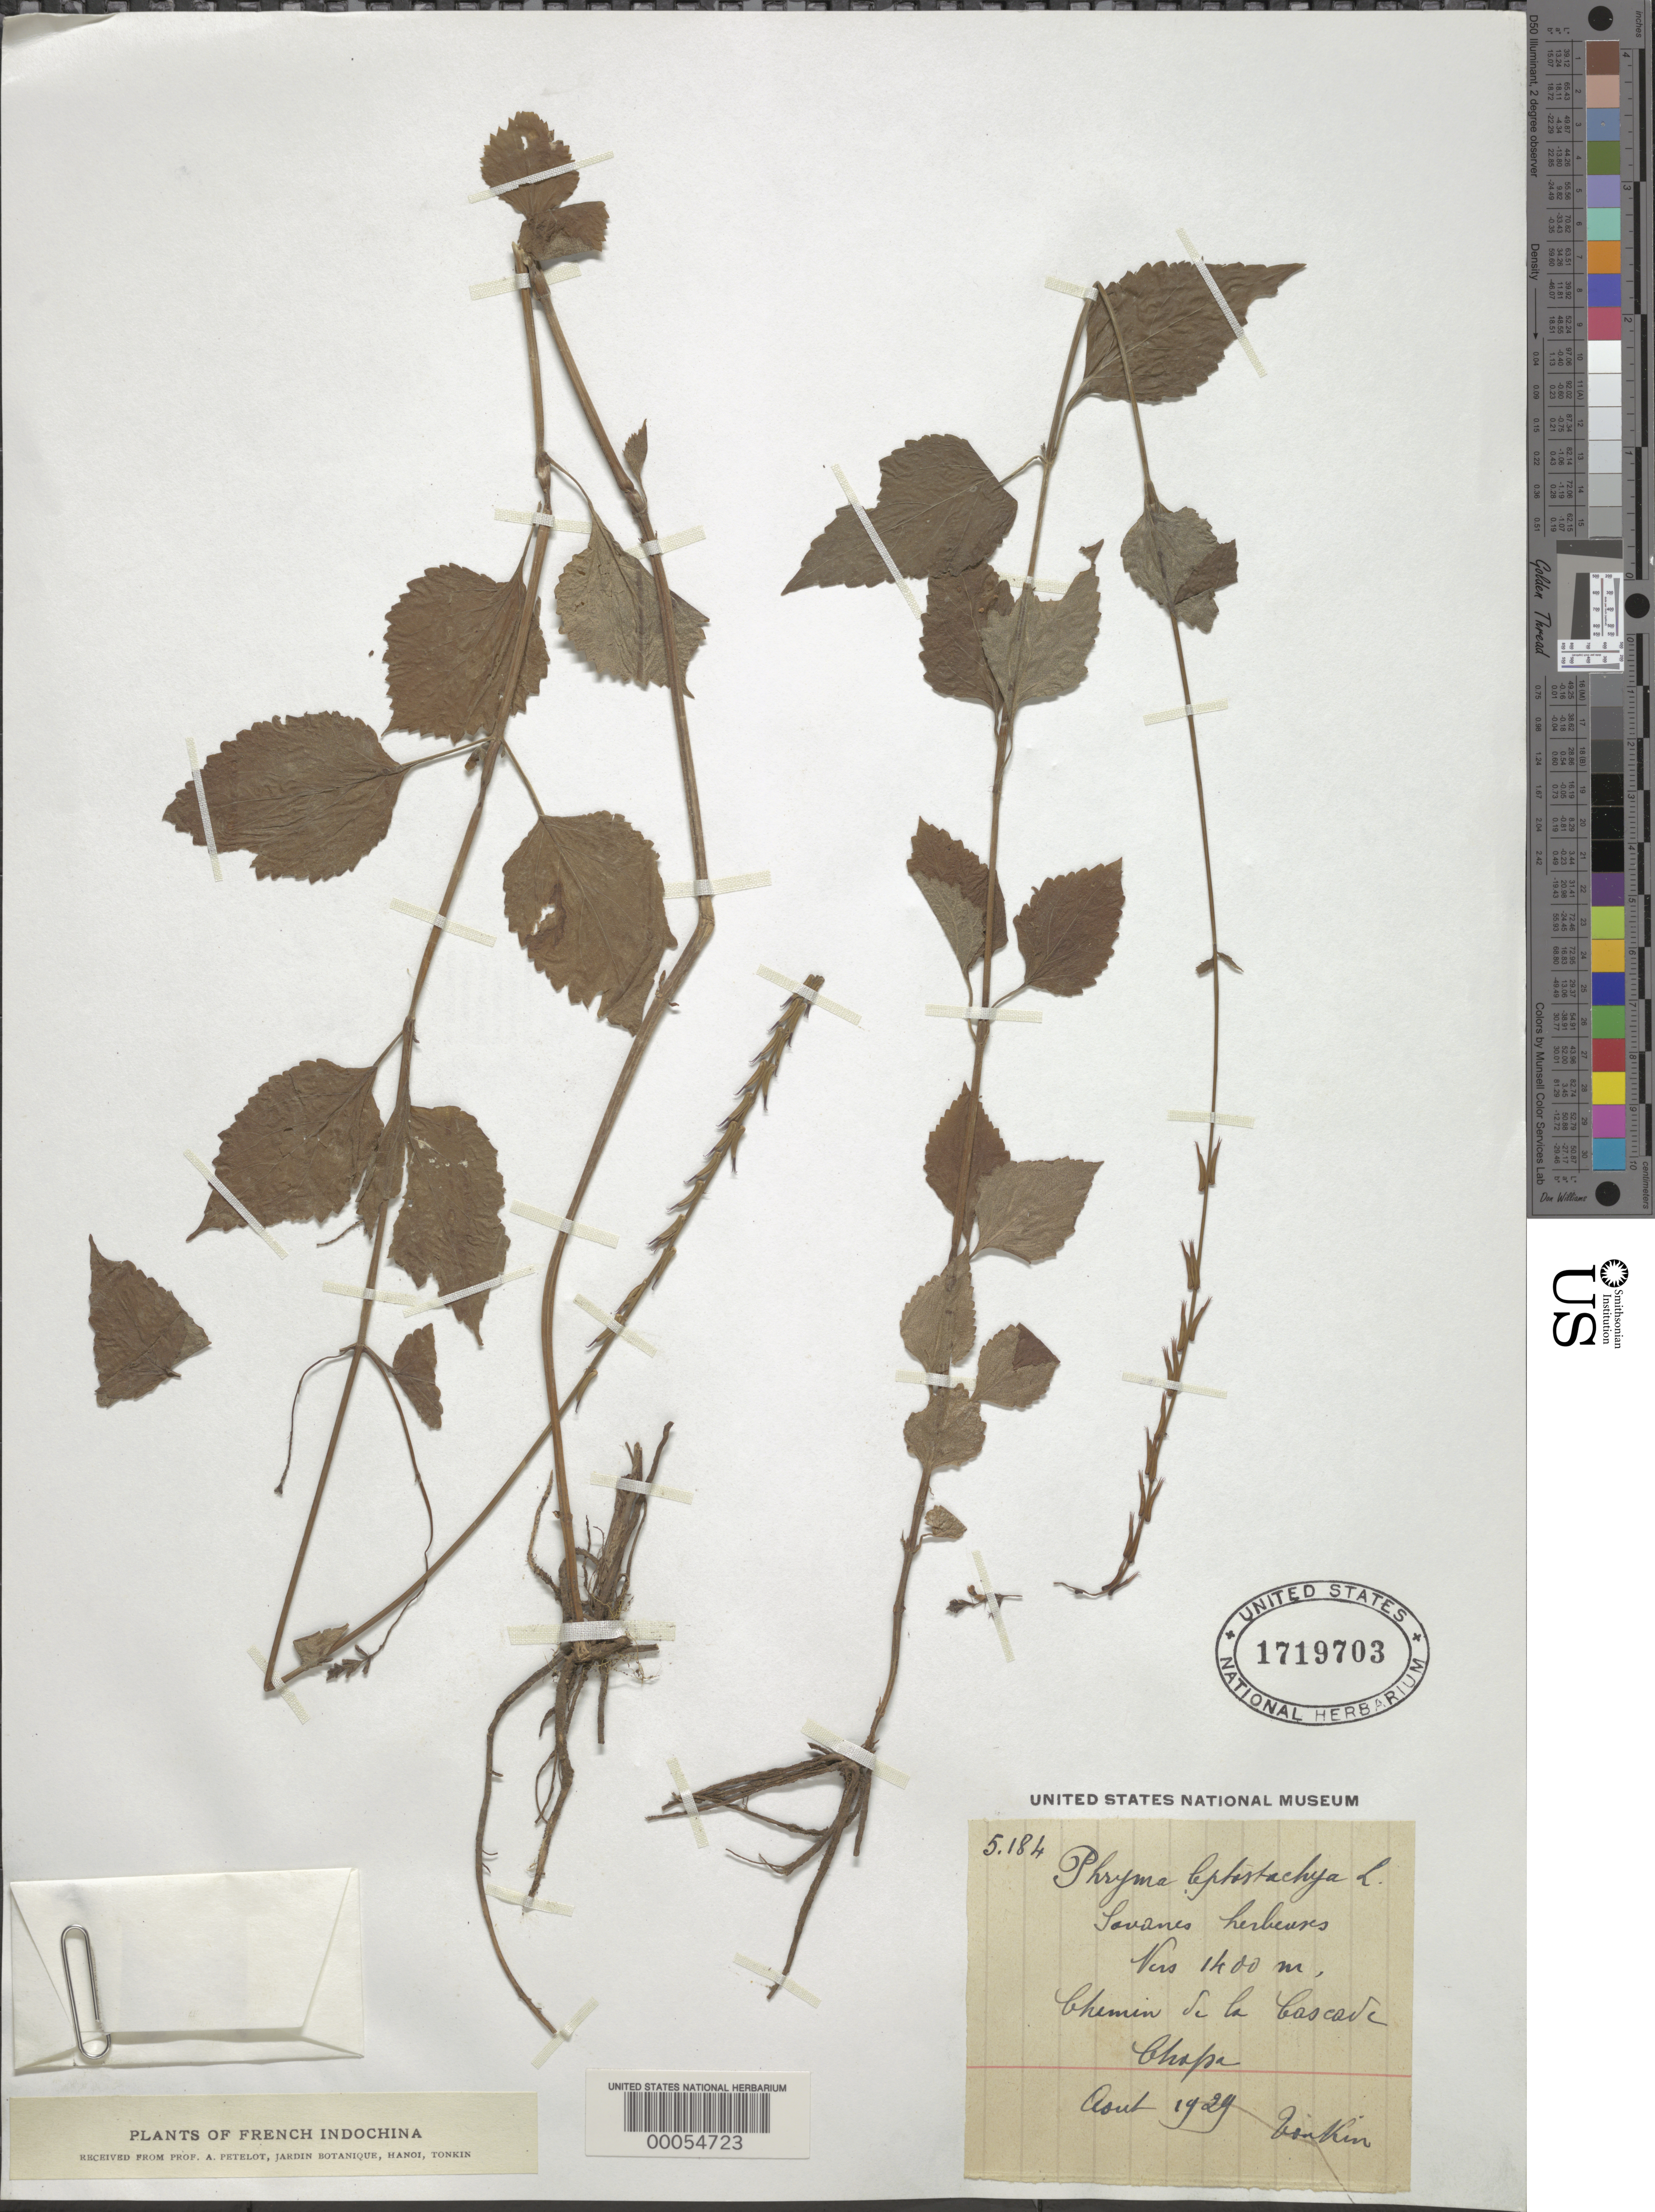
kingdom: Plantae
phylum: Tracheophyta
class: Magnoliopsida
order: Lamiales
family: Phrymaceae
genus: Phryma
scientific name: Phryma leptostachya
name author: L.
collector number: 5.184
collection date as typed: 1929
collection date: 1929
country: Laos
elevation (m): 1400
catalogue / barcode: US 1719703